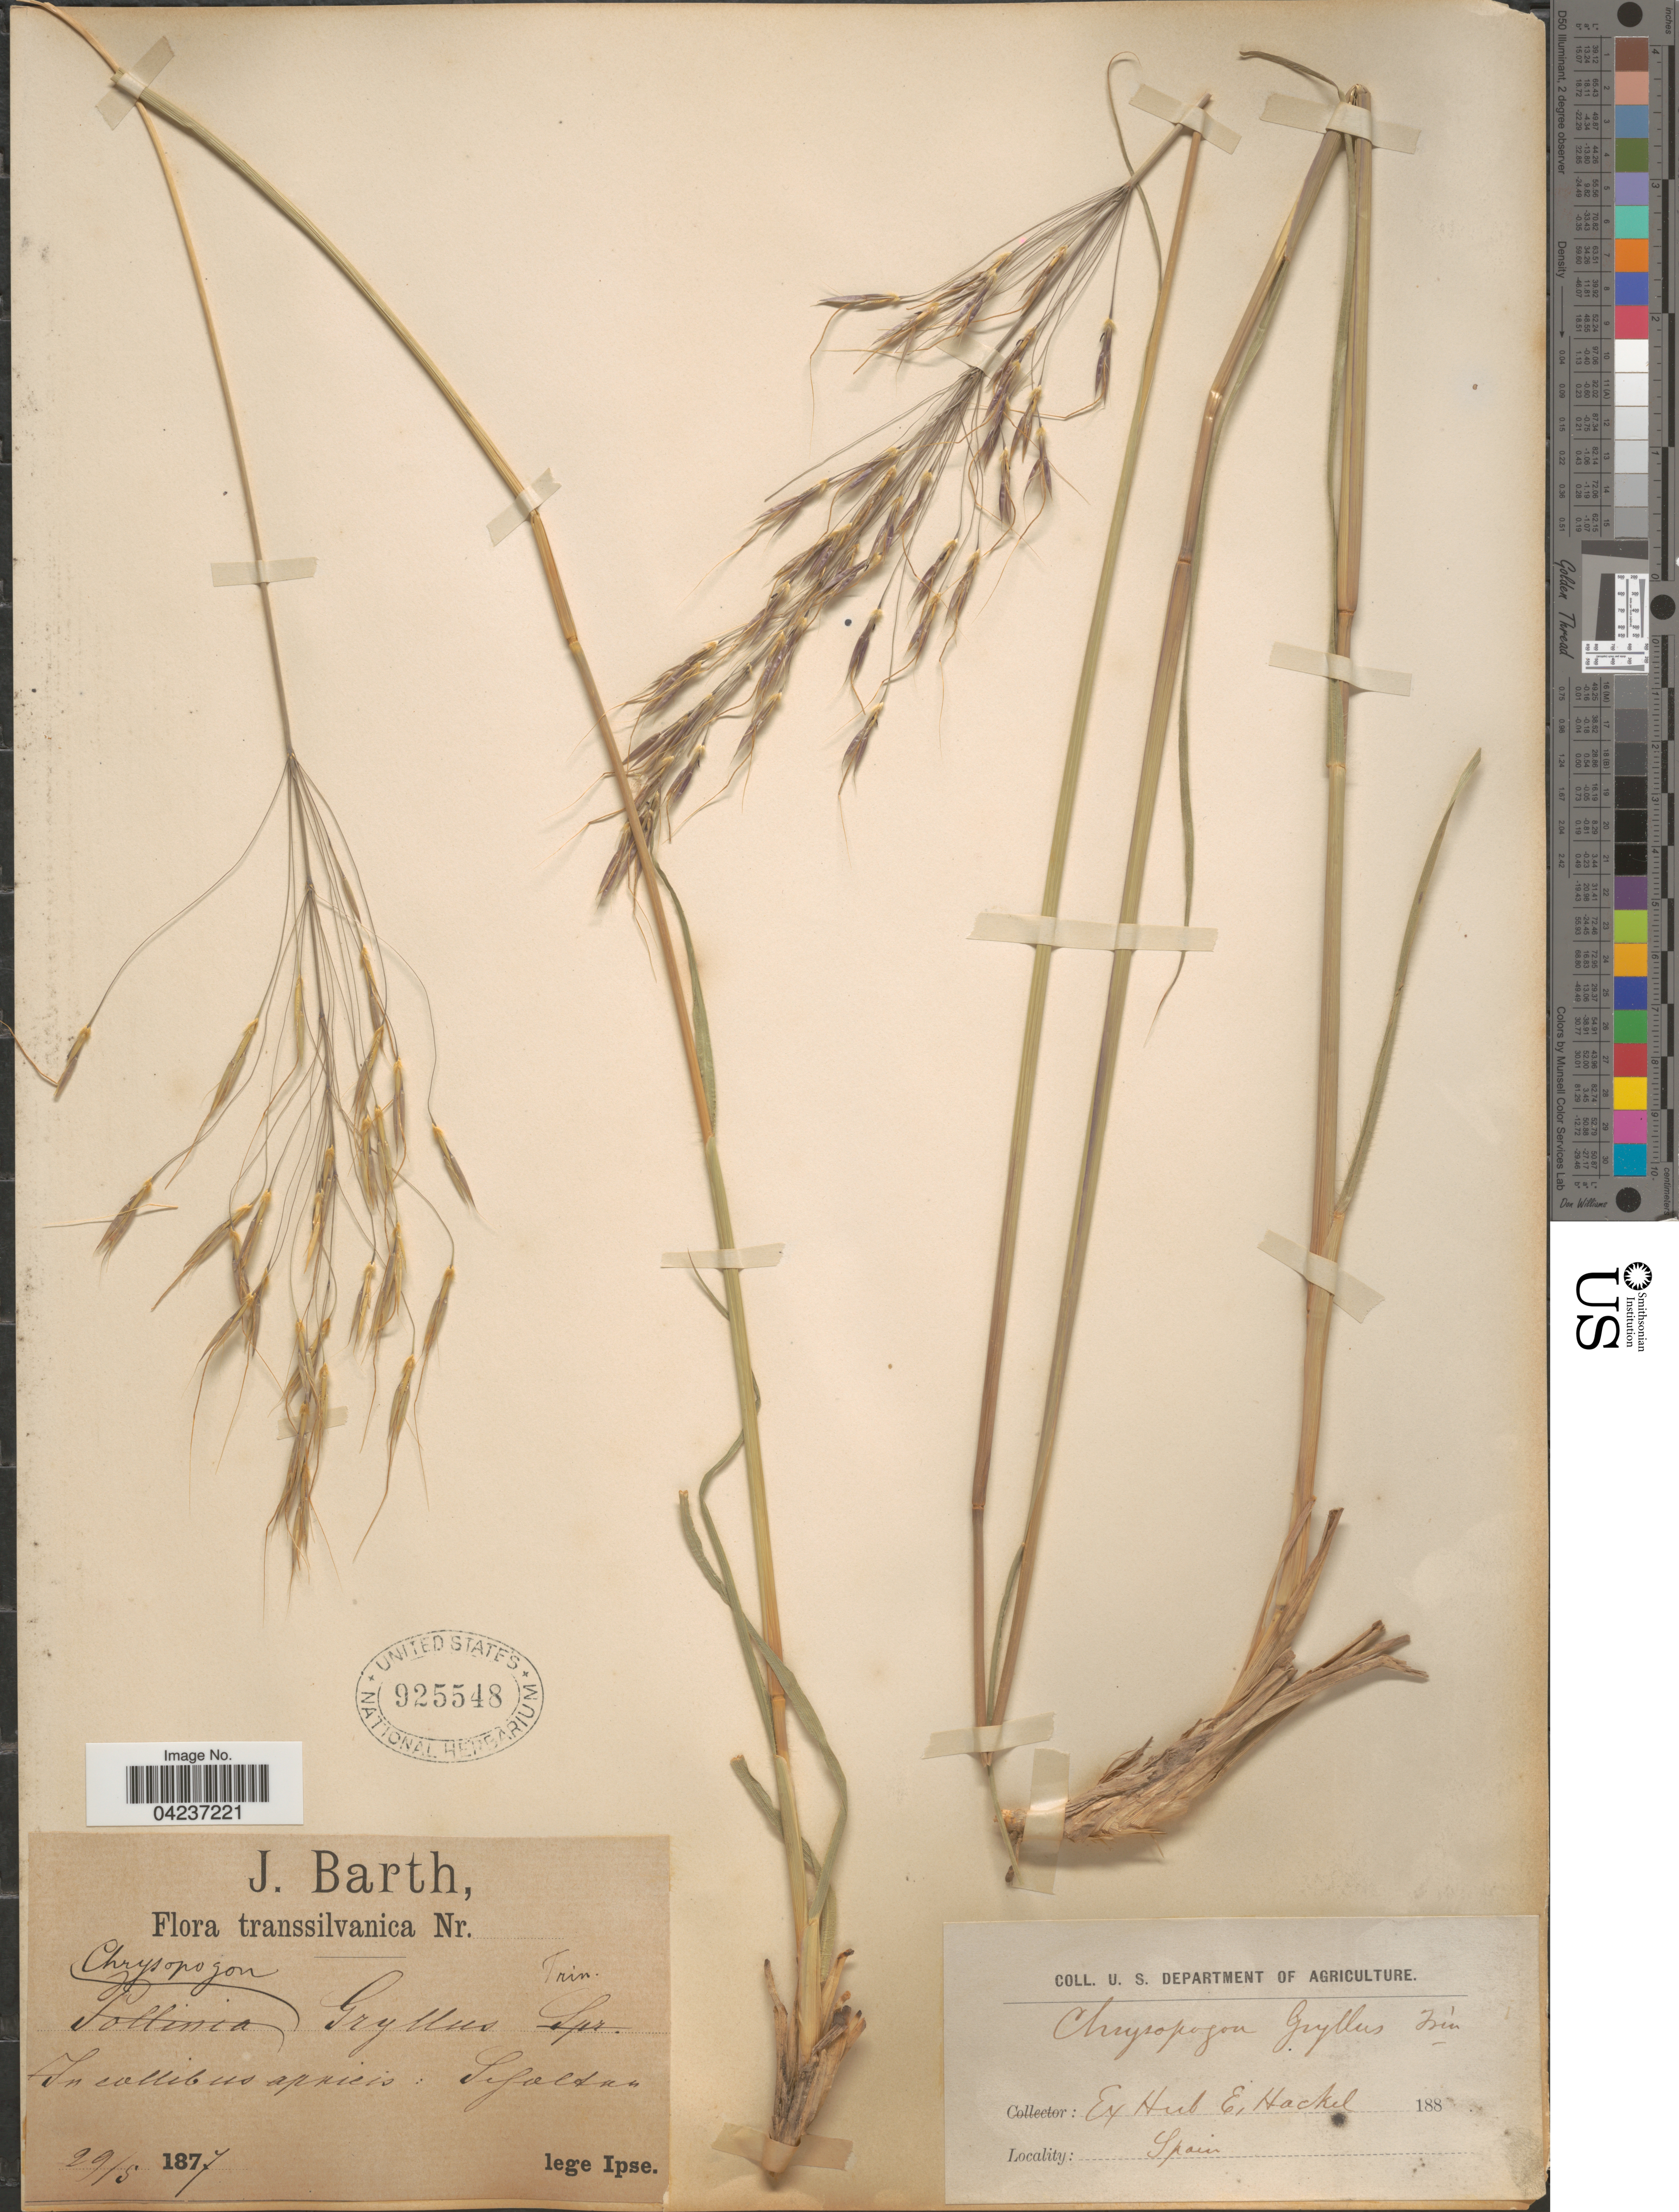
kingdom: Plantae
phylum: Tracheophyta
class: Liliopsida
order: Poales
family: Poaceae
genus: Chrysopogon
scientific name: Chrysopogon gryllus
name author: (L.) Trin.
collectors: J. Barth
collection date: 1877-05-29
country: Romania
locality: Transsilvanica. In collibus apricis Sifaltan.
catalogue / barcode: US 925548